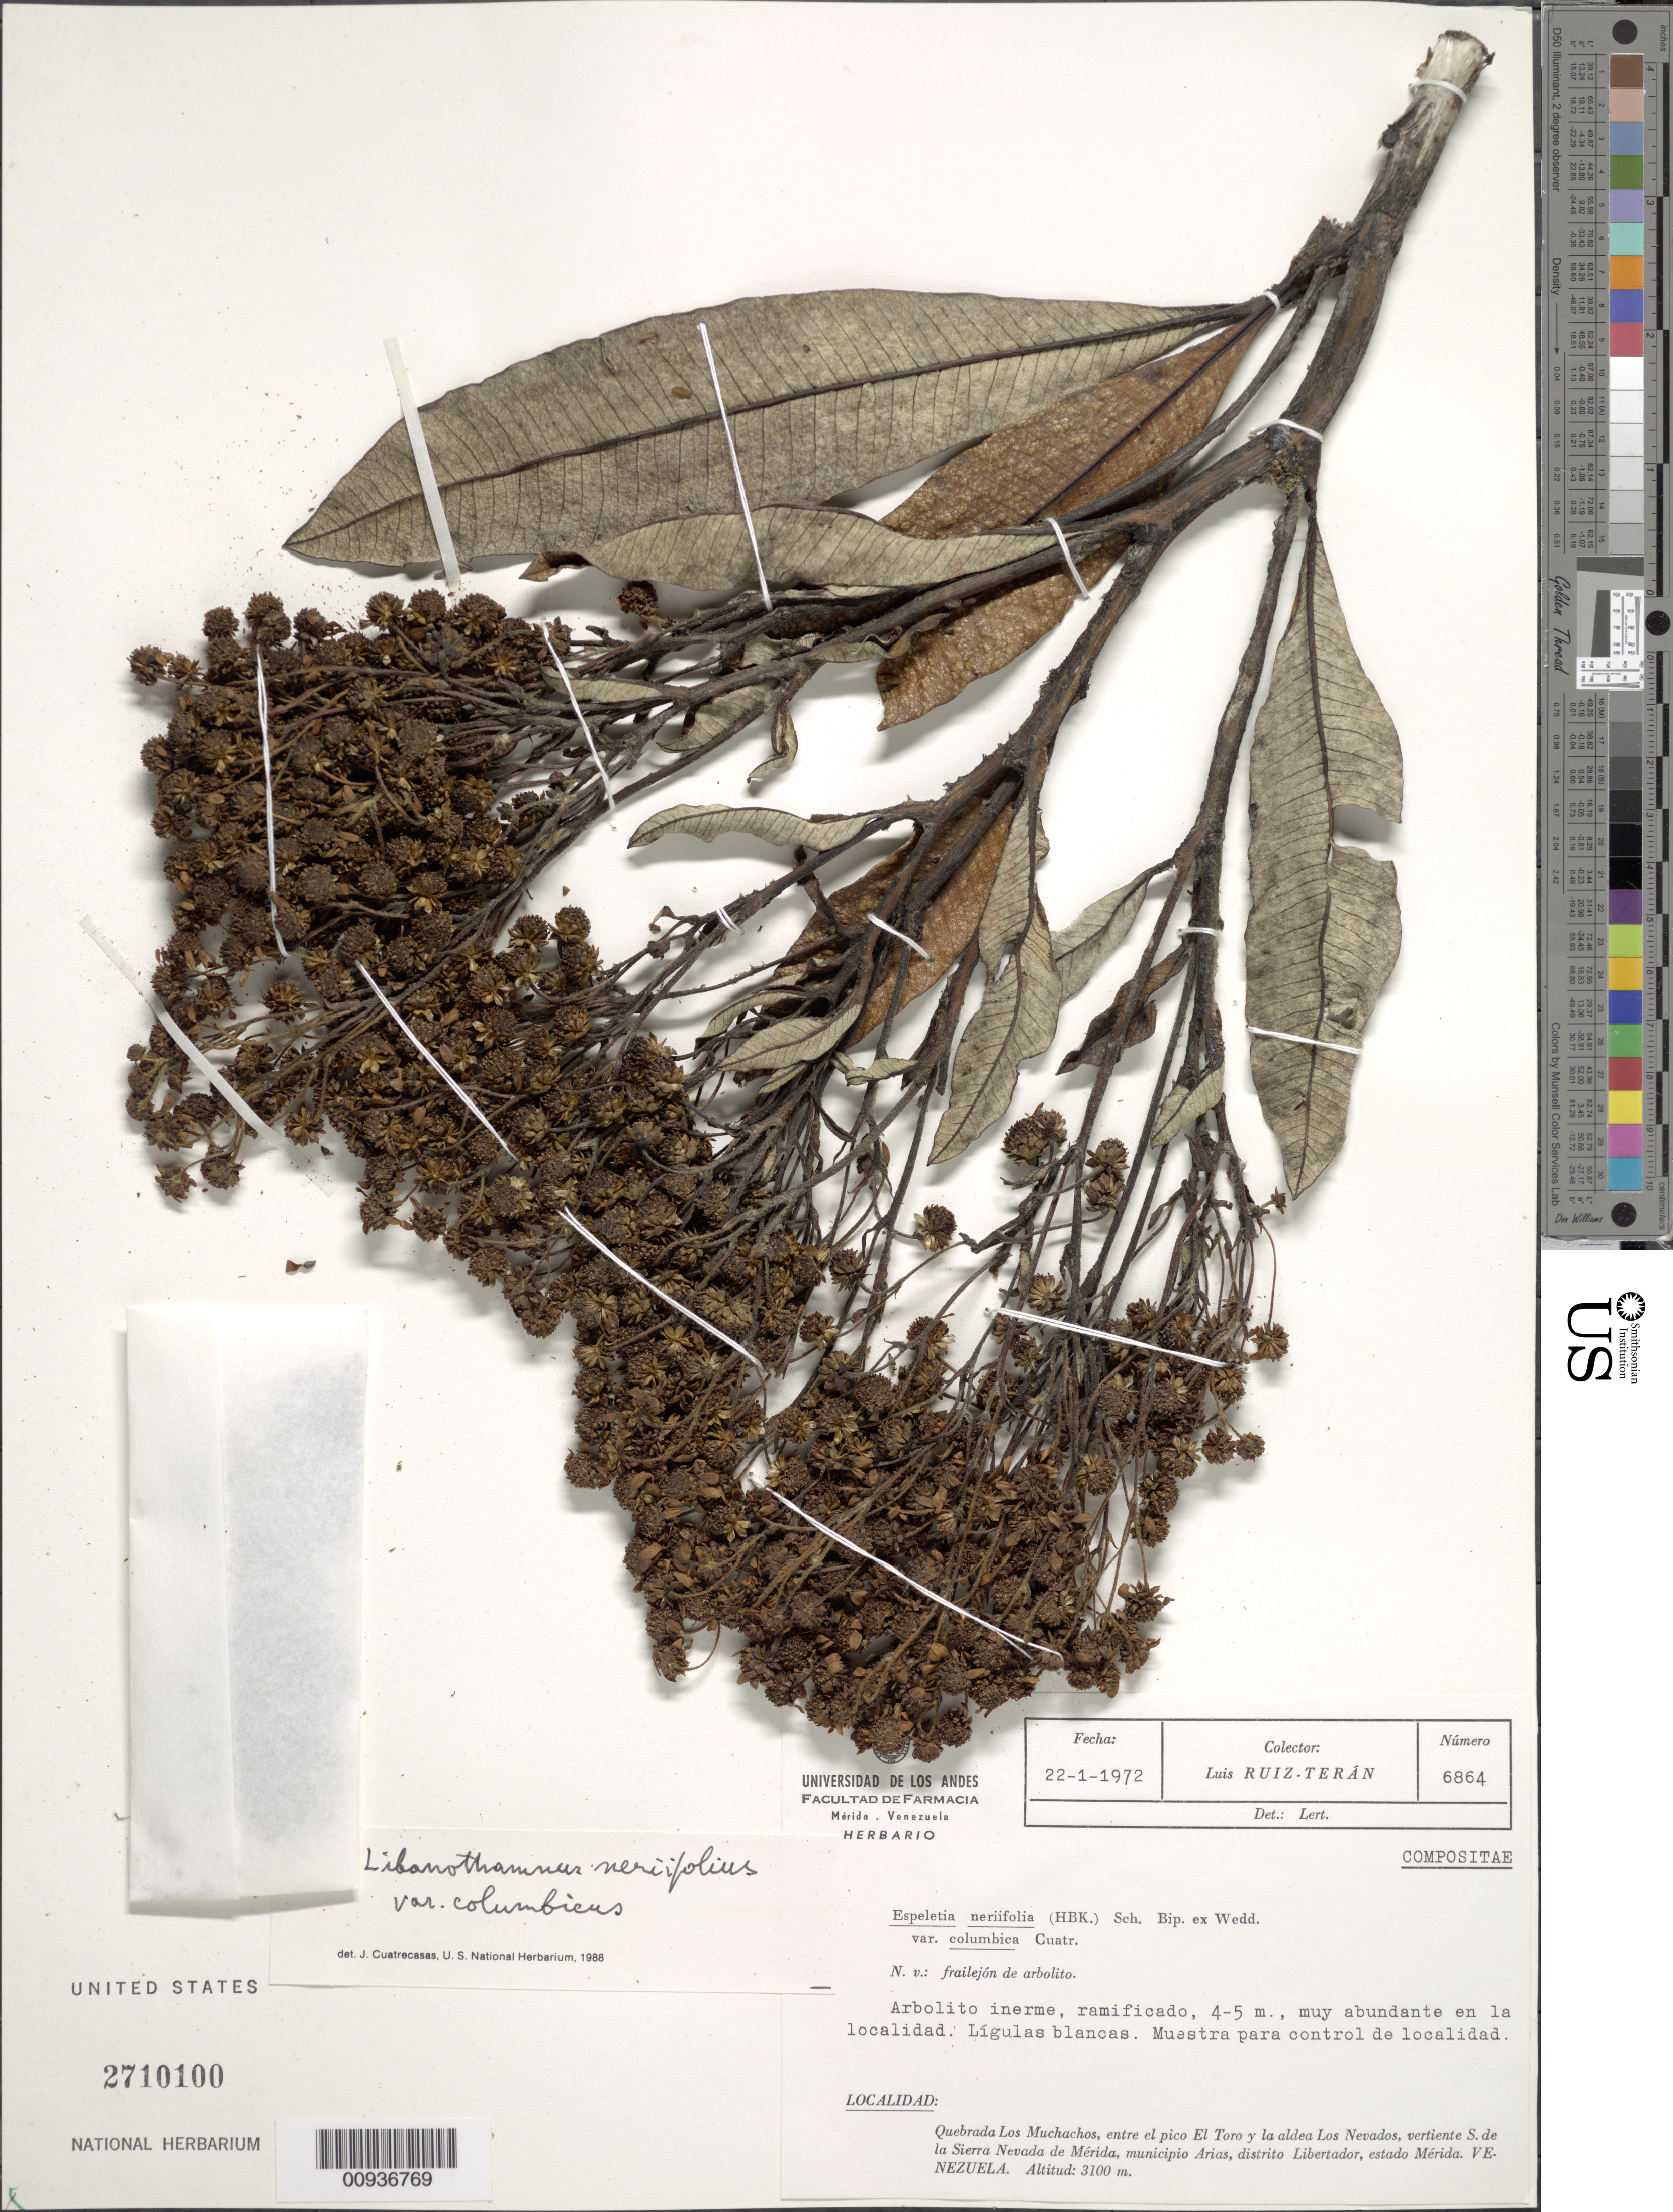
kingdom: Plantae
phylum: Tracheophyta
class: Magnoliopsida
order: Asterales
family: Asteraceae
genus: Libanothamnus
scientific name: Libanothamnus neriifolius var. columbicus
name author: (Cuatrec.) Cuatrec.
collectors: L. Teran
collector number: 6864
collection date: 1972-01-22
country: Venezuela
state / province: Mérida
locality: Quebrada Los Muchachos, entre el pico El Toro y la aldea Los Nevados, vertiente S. de la Sierra Nevada de Merida, Municipio Arias, distrito Libertador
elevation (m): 3100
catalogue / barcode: US 2710100